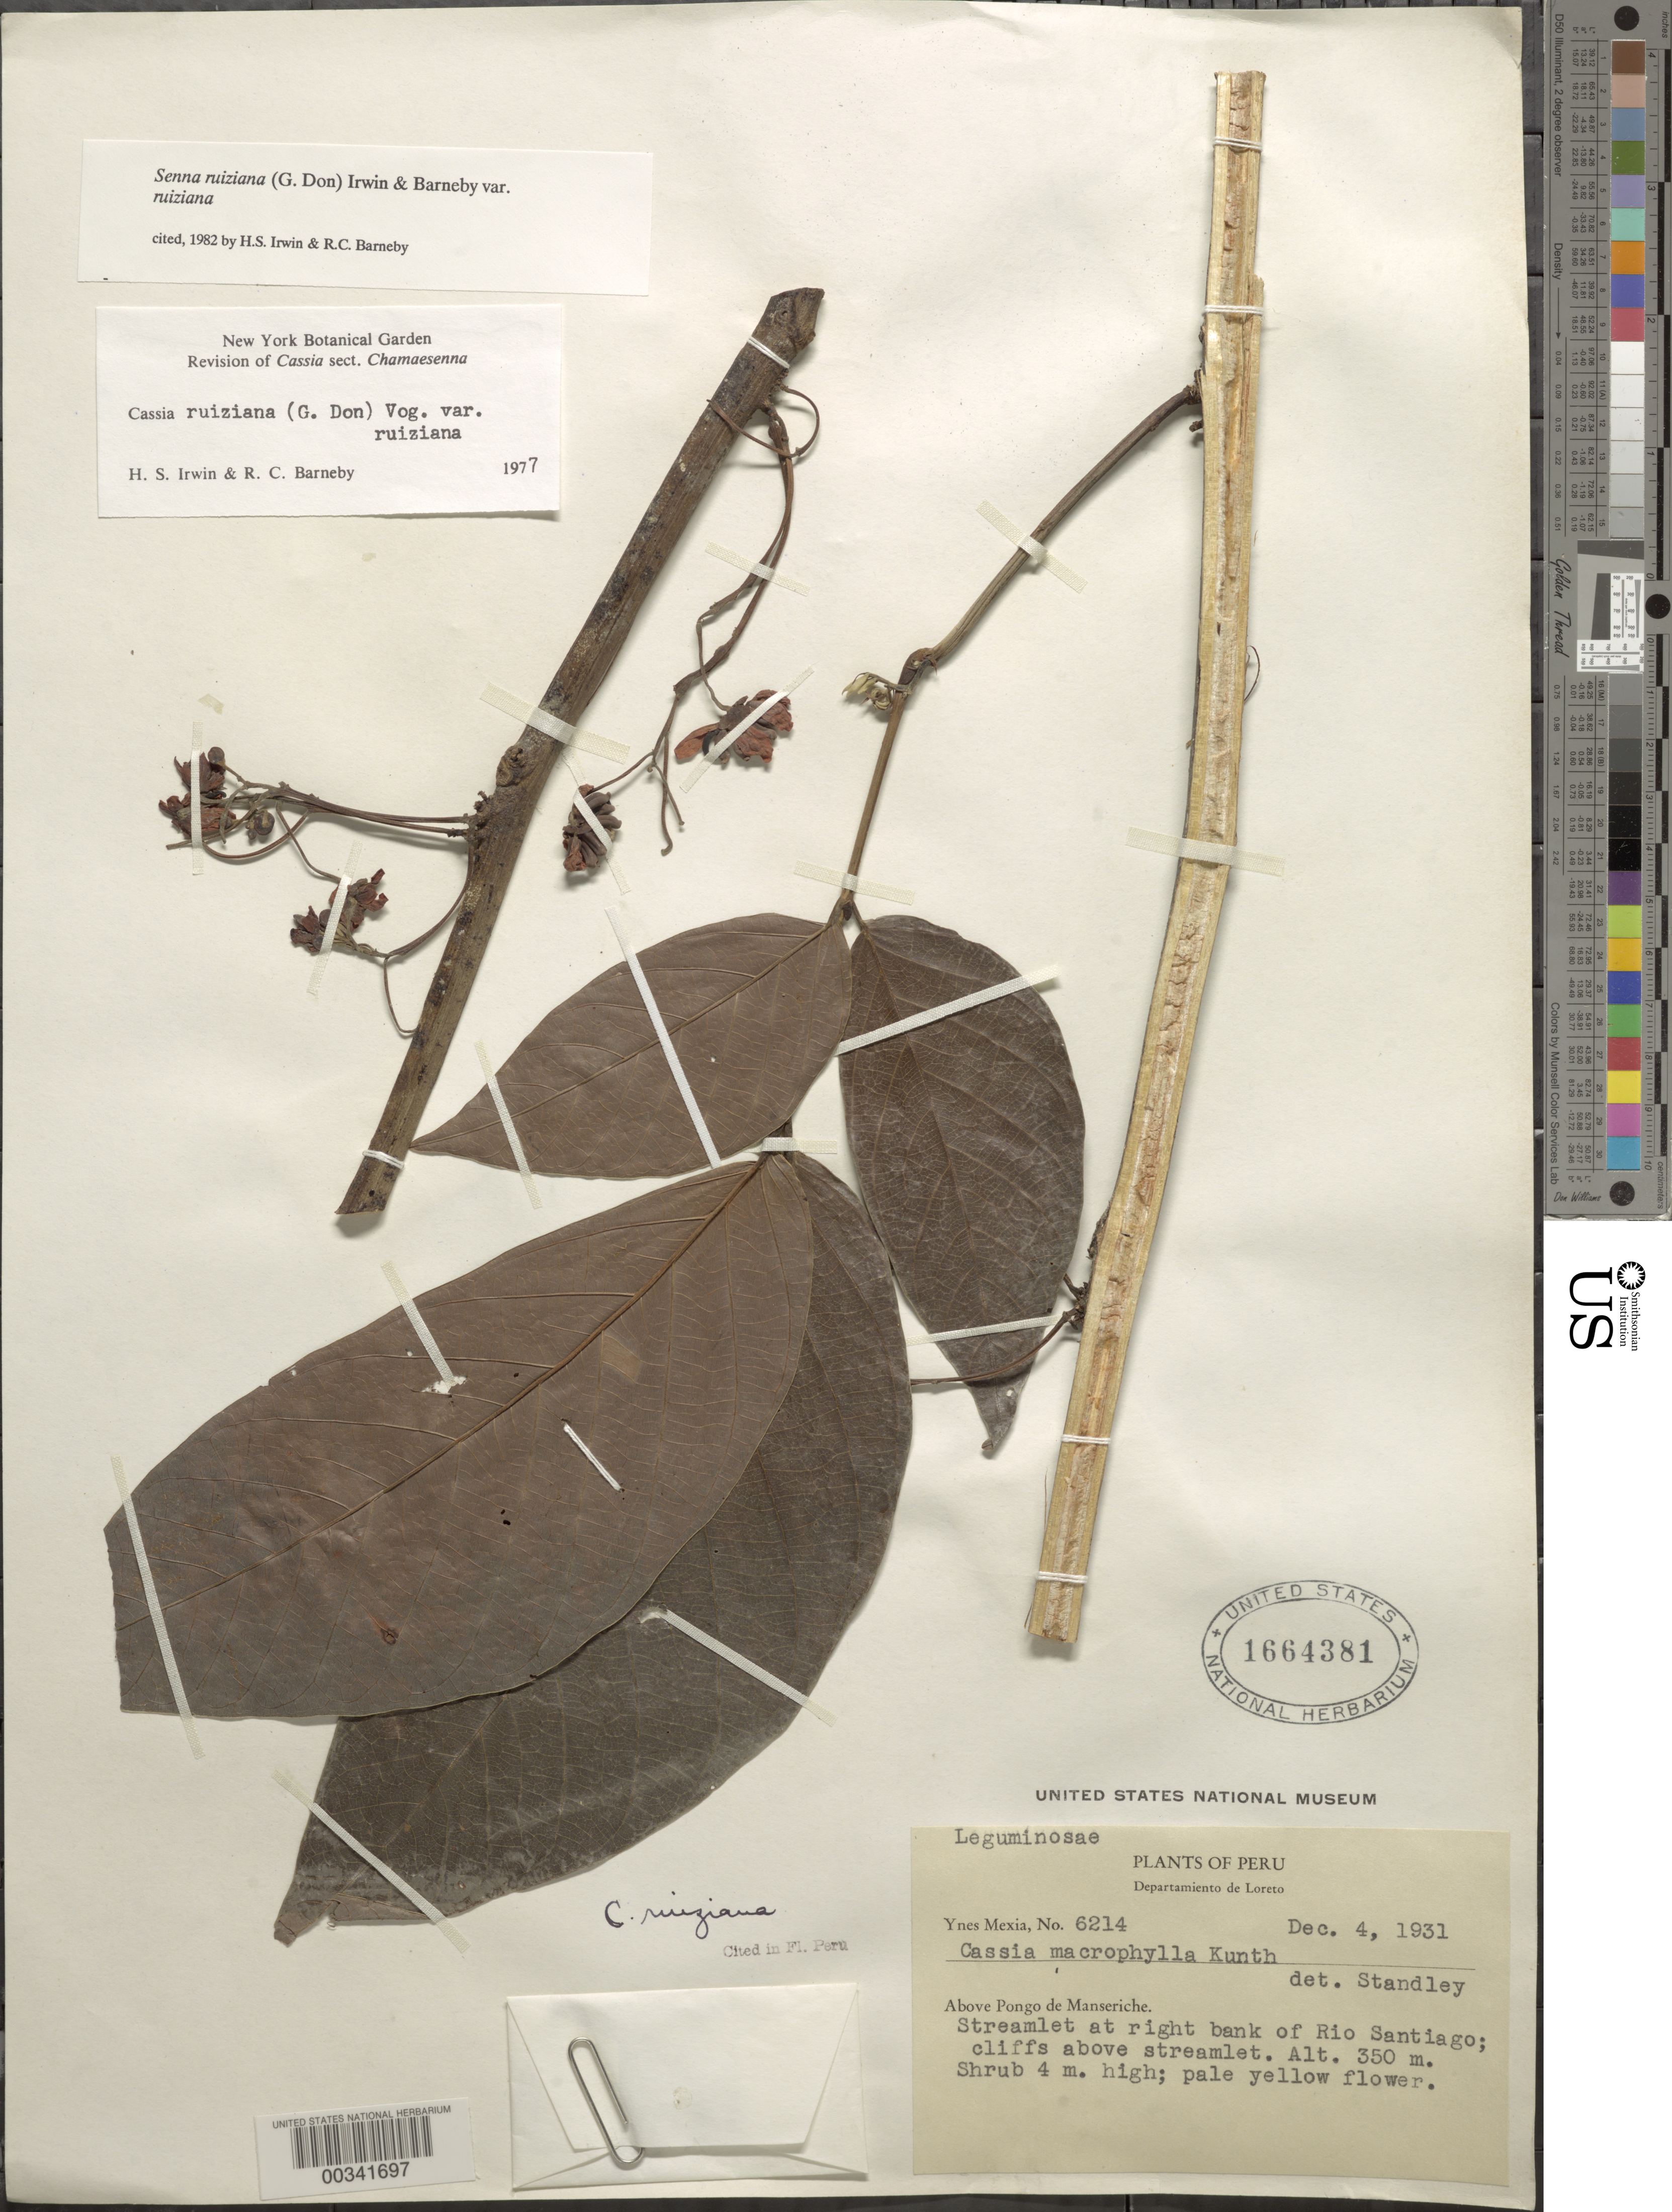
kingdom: Plantae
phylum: Tracheophyta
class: Magnoliopsida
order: Fabales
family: Fabaceae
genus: Senna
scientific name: Senna ruiziana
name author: (G. Don) H.S. Irwin & Barneby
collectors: Y. Mexia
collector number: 6214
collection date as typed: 04 Dec 1931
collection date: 1931-12-04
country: Peru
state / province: Loreto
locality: Above pongo de manseriche; streamlet at right bank of rio santiago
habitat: Cliffs above streamlet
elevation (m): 350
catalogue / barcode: US 1664381